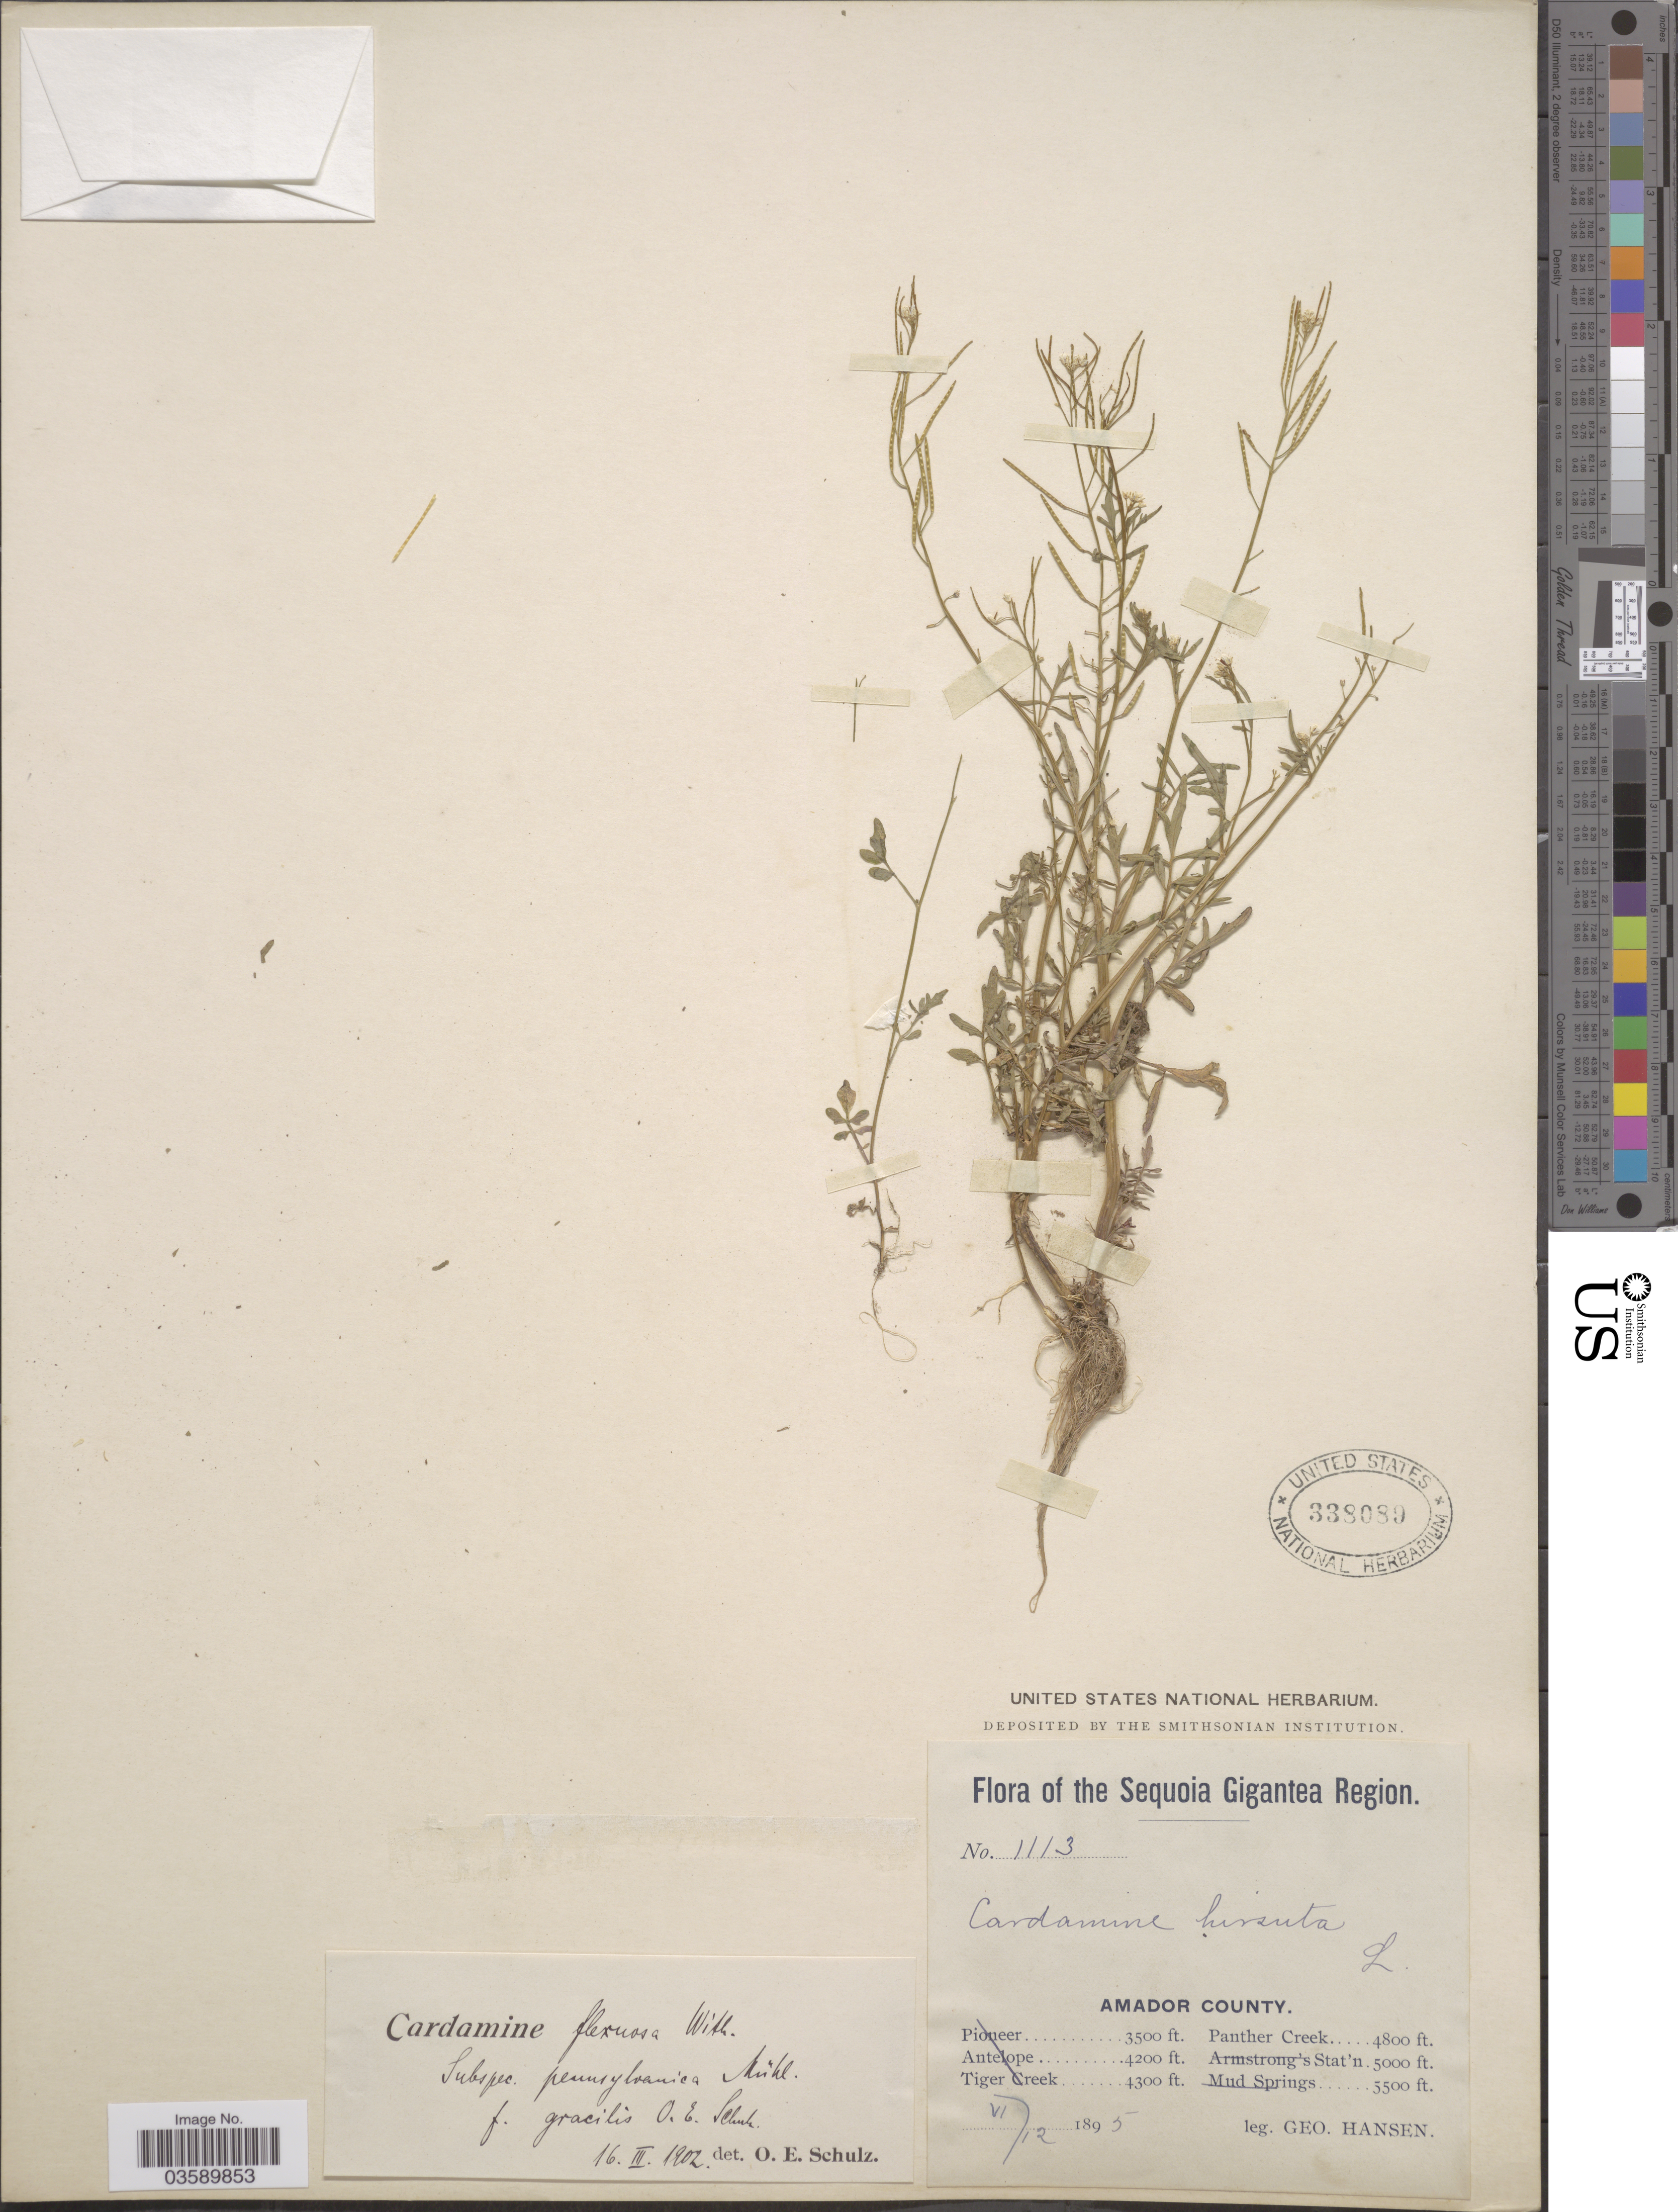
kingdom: Plantae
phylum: Tracheophyta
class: Magnoliopsida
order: Brassicales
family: Brassicaceae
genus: Cardamine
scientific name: Cardamine pensylvanica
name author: Muhl. ex Willd.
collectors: G. Hansen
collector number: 1113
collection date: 1895-06-12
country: United States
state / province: California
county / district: Amador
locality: The Sequoia Gigantea Region. Amador County. Panther Creek.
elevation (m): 1463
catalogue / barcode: US 338089